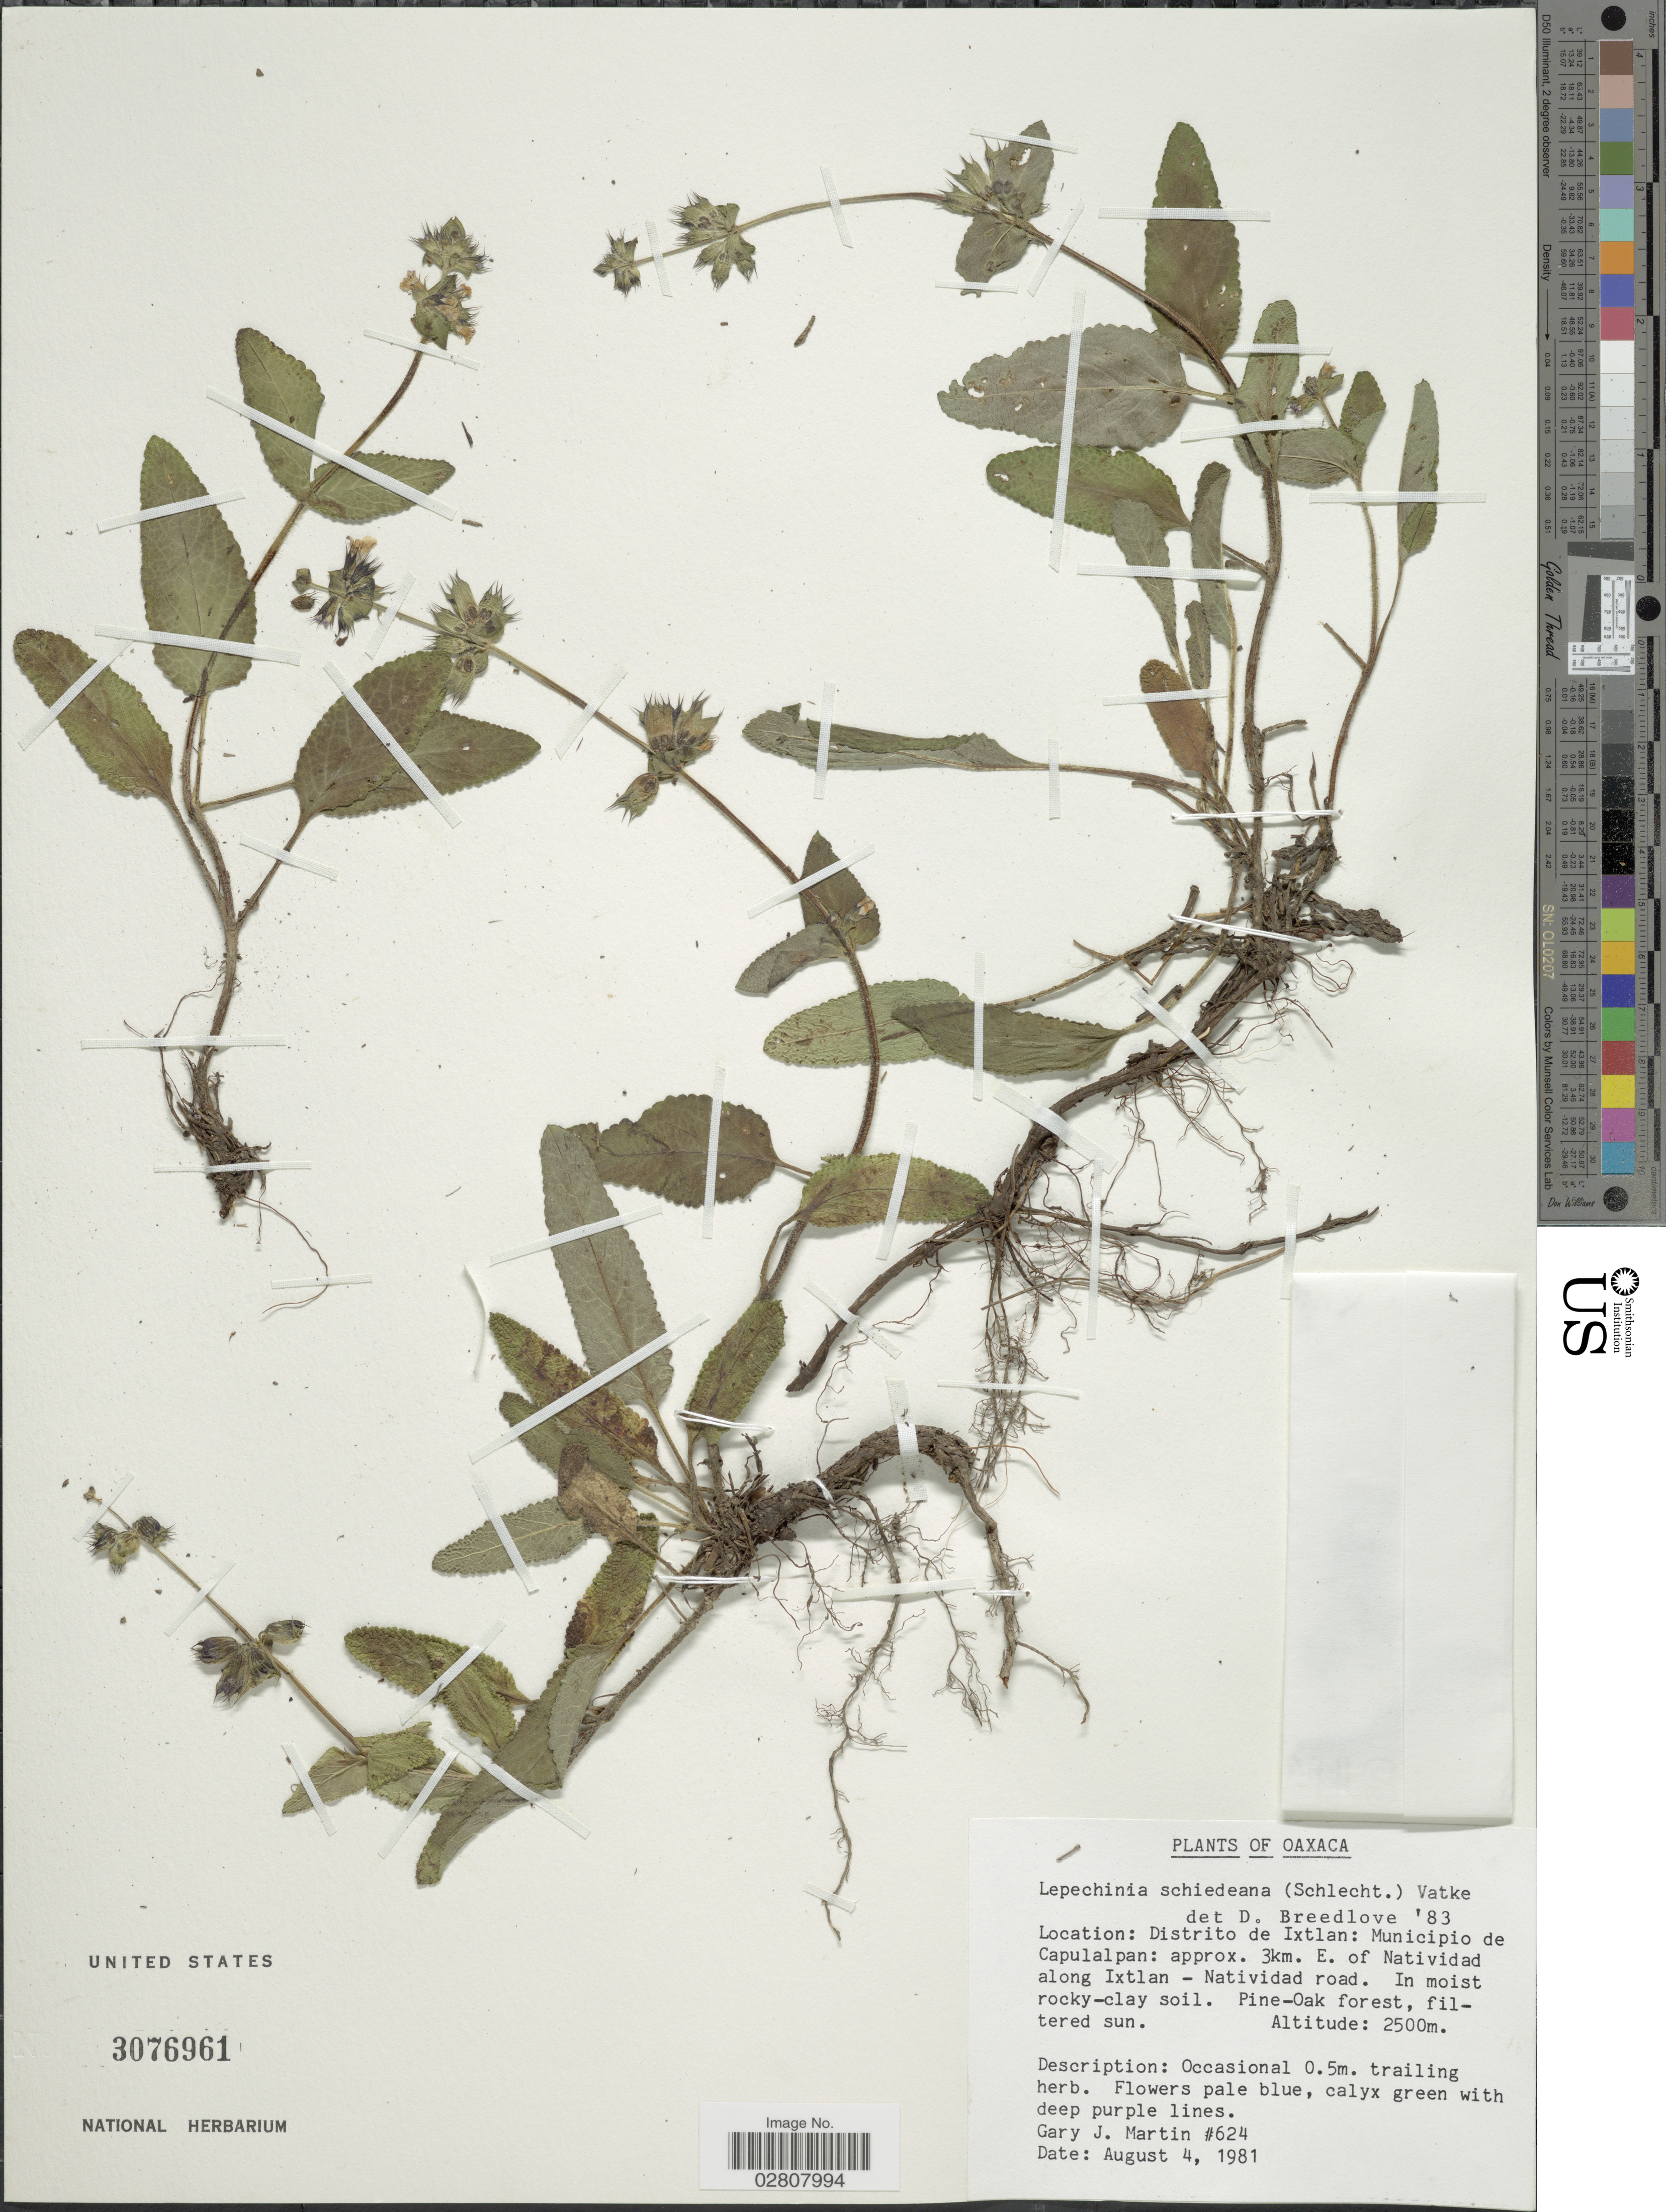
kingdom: Plantae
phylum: Tracheophyta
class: Magnoliopsida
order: Lamiales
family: Lamiaceae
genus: Lepechinia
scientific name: Lepechinia schiedeana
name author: (Schltdl.) Vatke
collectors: G. J. Martin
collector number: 624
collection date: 1981-08-04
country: Mexico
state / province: Oaxaca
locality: Distrito de Ixtlan: Municipio de Capulalpan: approx. 3km. E. of Natividad along Ixtlan- Natividad road. Pine-Oak forest, filtered sun.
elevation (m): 2500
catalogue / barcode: US 3076961